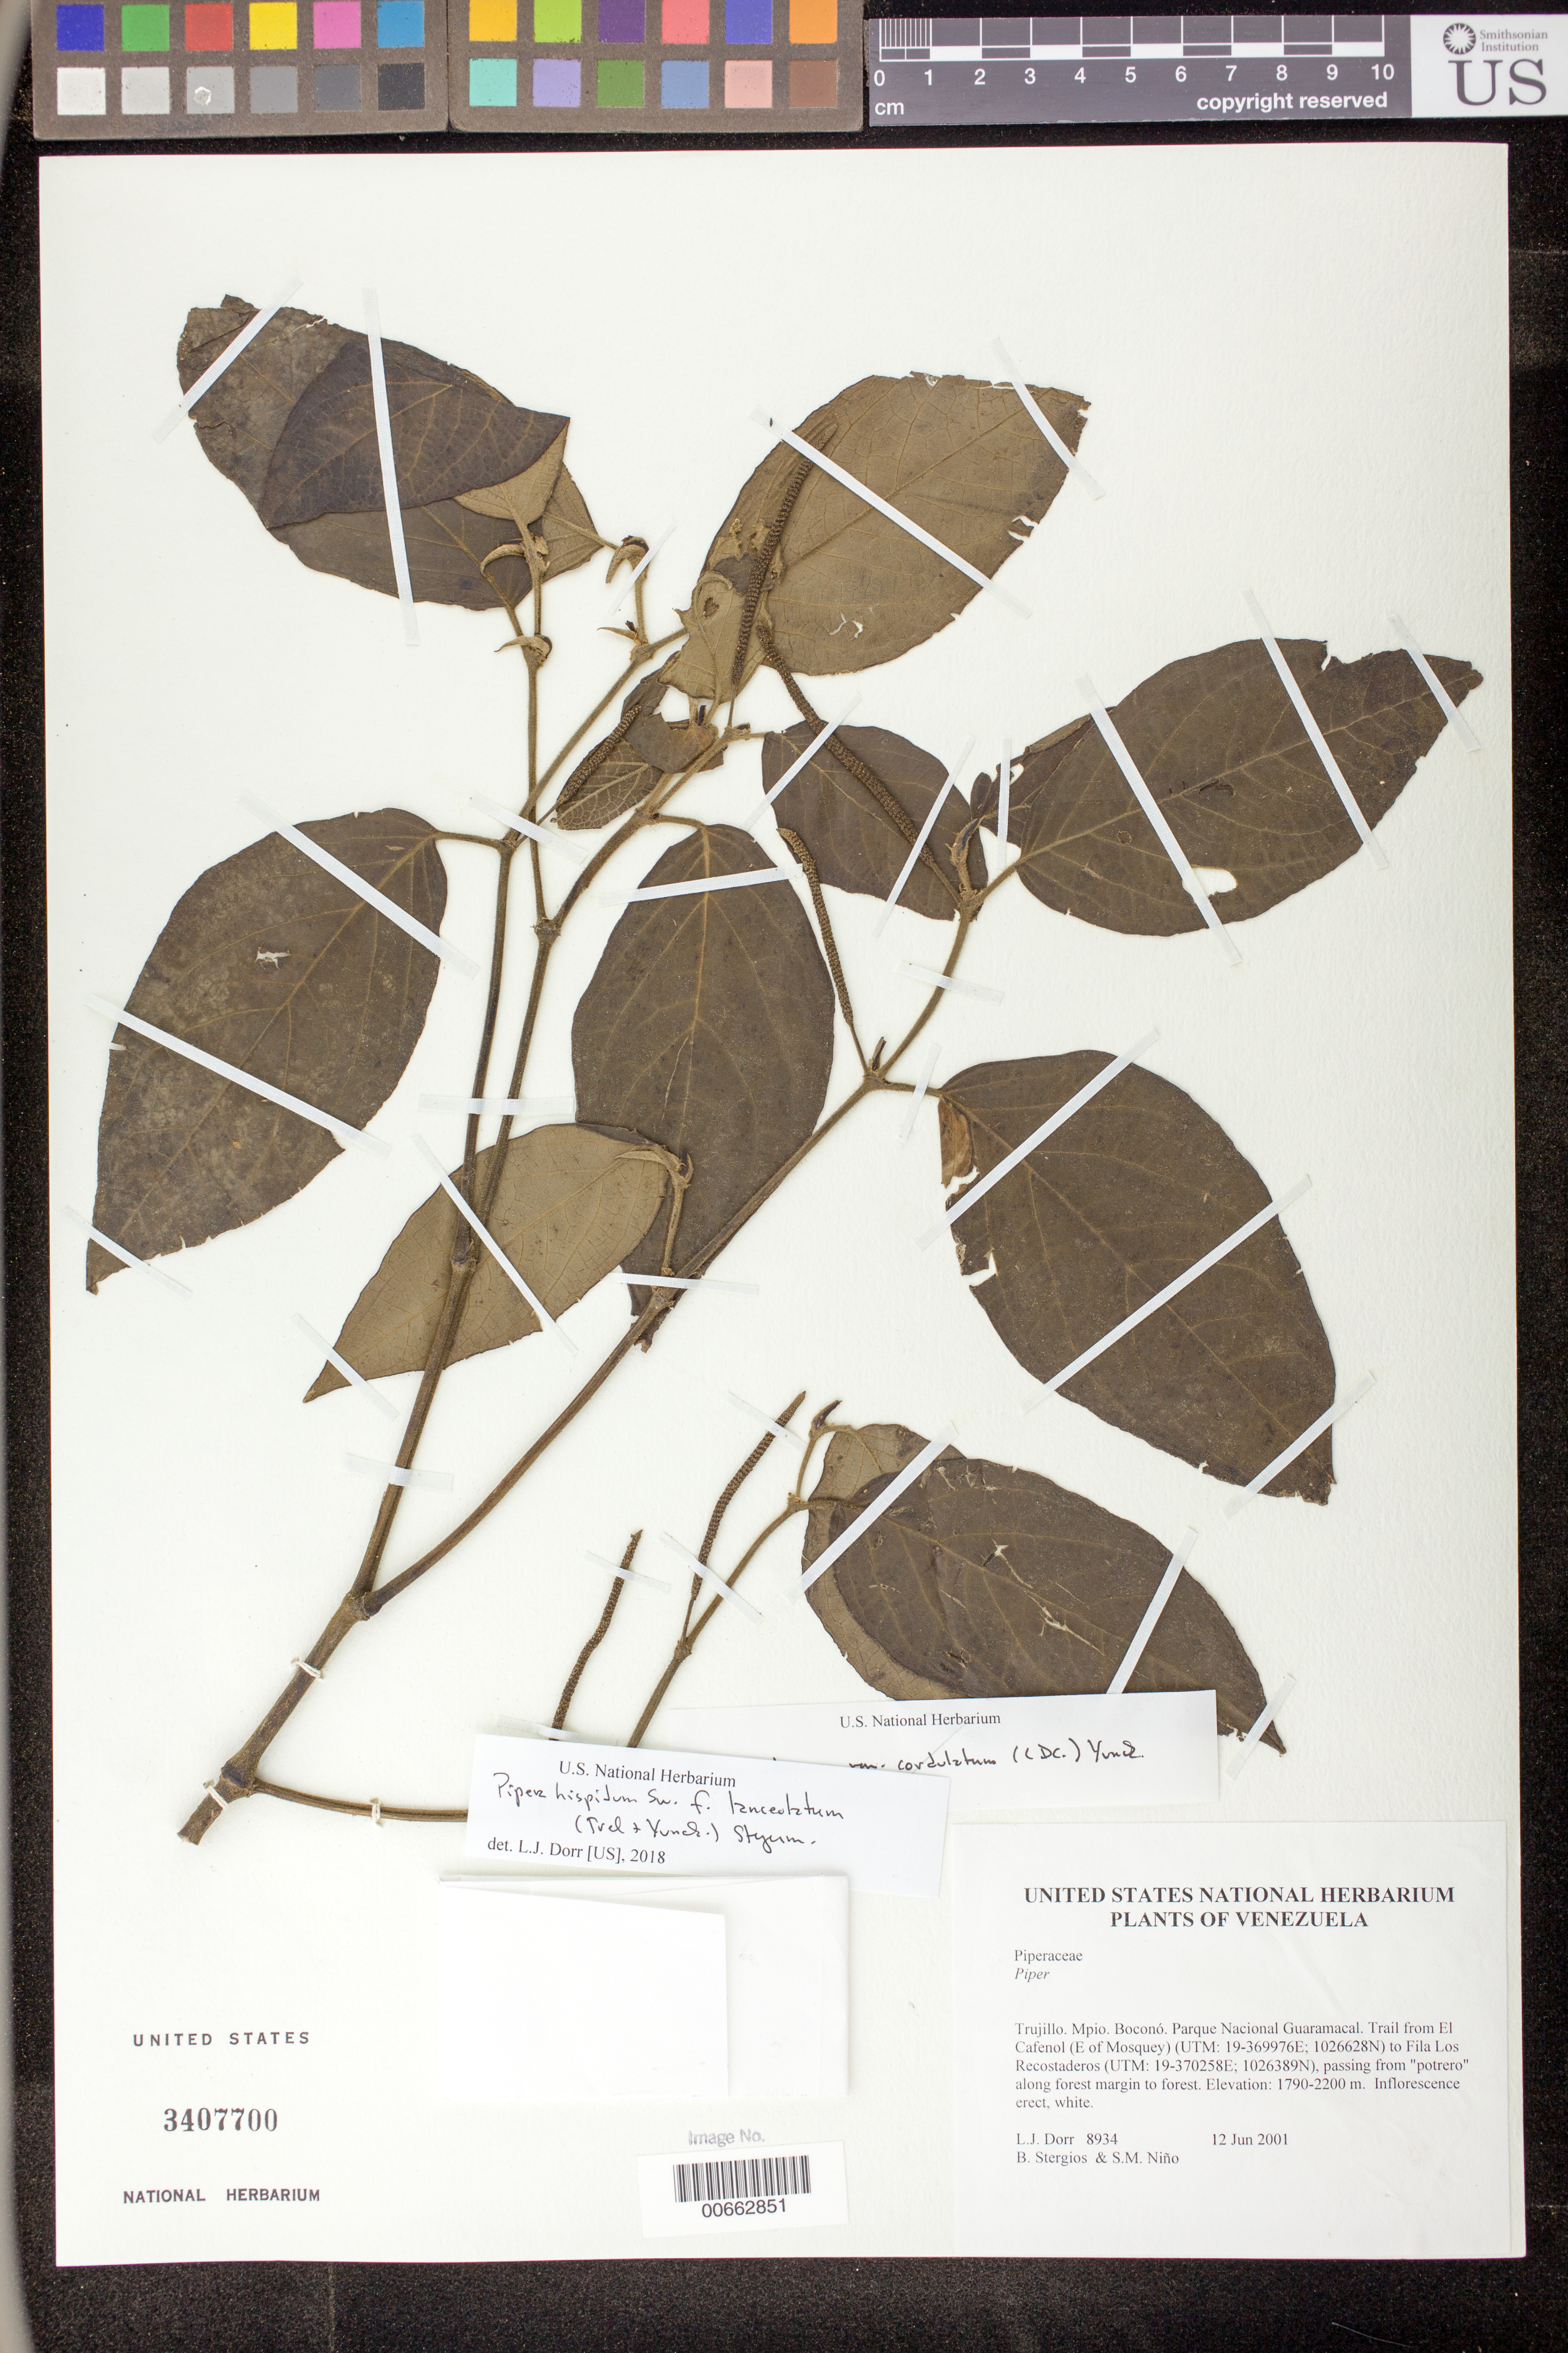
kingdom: Plantae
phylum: Tracheophyta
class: Magnoliopsida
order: Piperales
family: Piperaceae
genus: Piper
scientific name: Piper hispidum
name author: Sw.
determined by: Dorr, L. J., (BOT), Smithsonian Institution - National Museum of Natural History (UNITED STATES)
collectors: L. J. Dorr, B. G. Stergios & S. M. Niño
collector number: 8934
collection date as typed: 12 Jun 2001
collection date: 2001-06-12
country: Venezuela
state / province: Trujillo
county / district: Boconó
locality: Parque Nacional Guaramacal. Trail from El Cafenol (E of Mosquey) to Fila Los Recostaderos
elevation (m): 1790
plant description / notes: HUA, PORT, US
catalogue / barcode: US 3407700